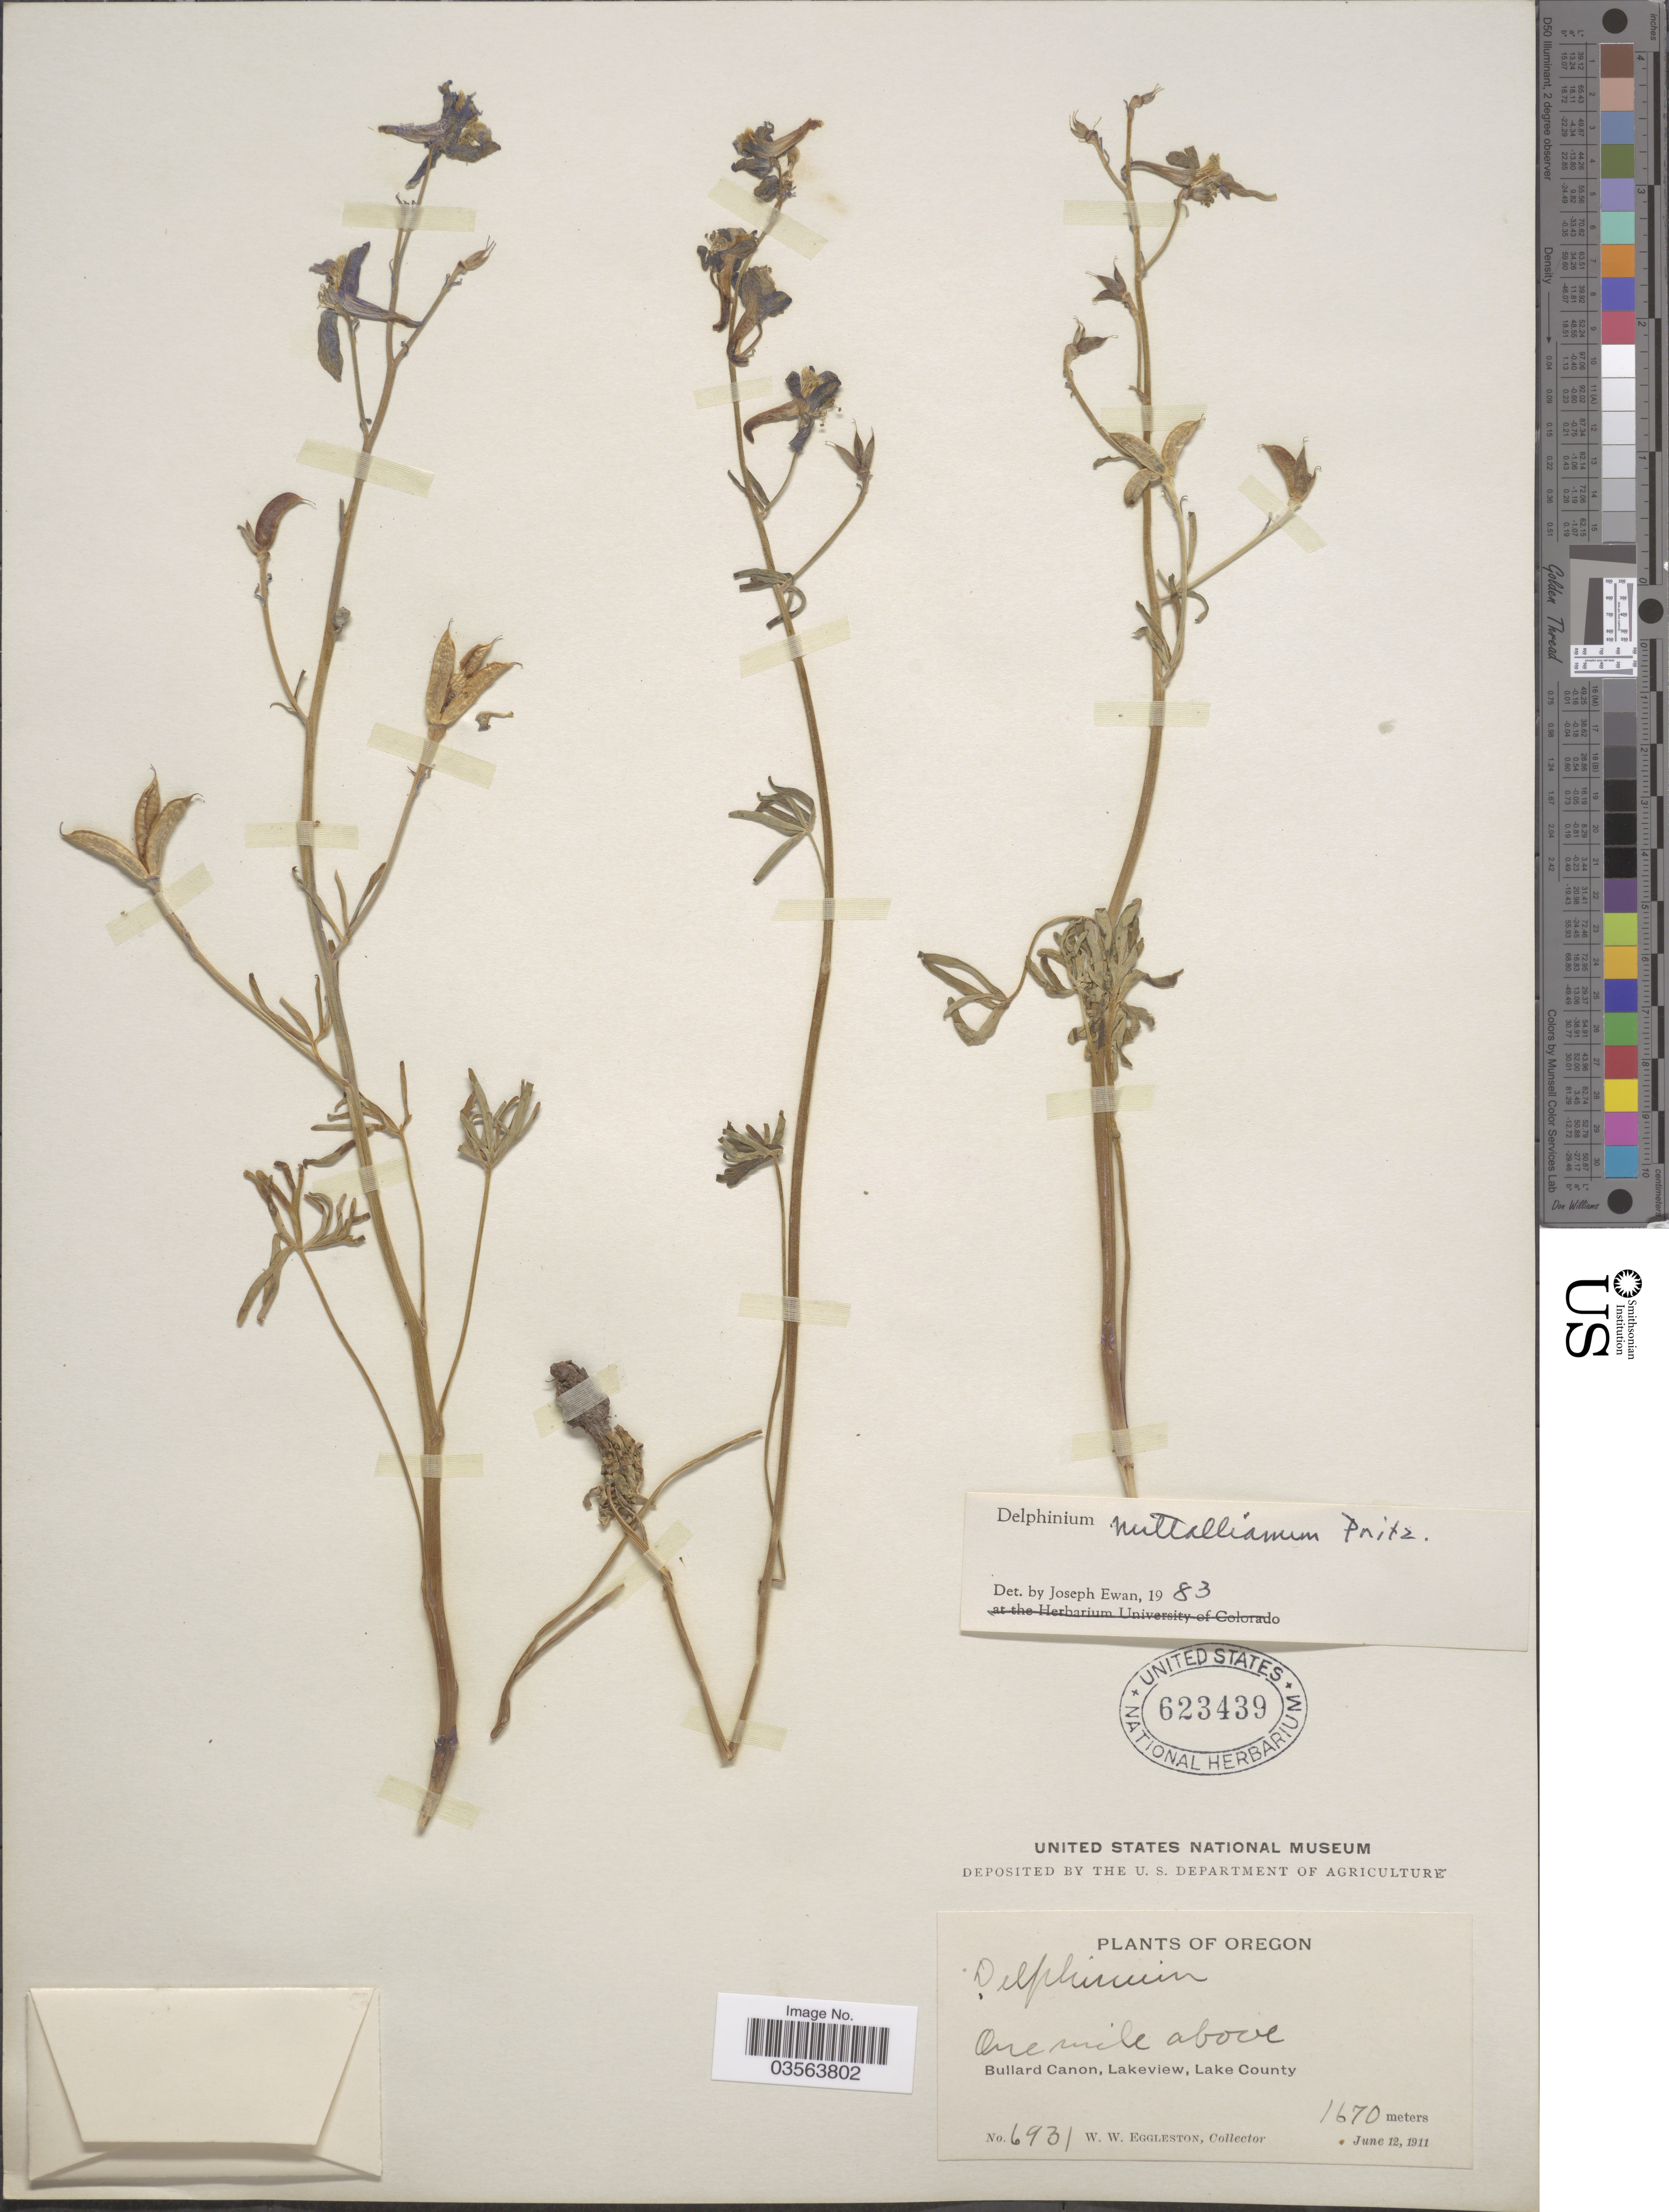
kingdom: Plantae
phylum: Tracheophyta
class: Magnoliopsida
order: Ranunculales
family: Ranunculaceae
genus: Delphinium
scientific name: Delphinium nuttallianum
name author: E. Pritz. ex Walpers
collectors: W. W. Eggleston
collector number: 6931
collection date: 1911-06-12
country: United States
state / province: Oregon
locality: One mile above. Bullard Canon, Lakeview, Lake County.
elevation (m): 1670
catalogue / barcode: US 623439